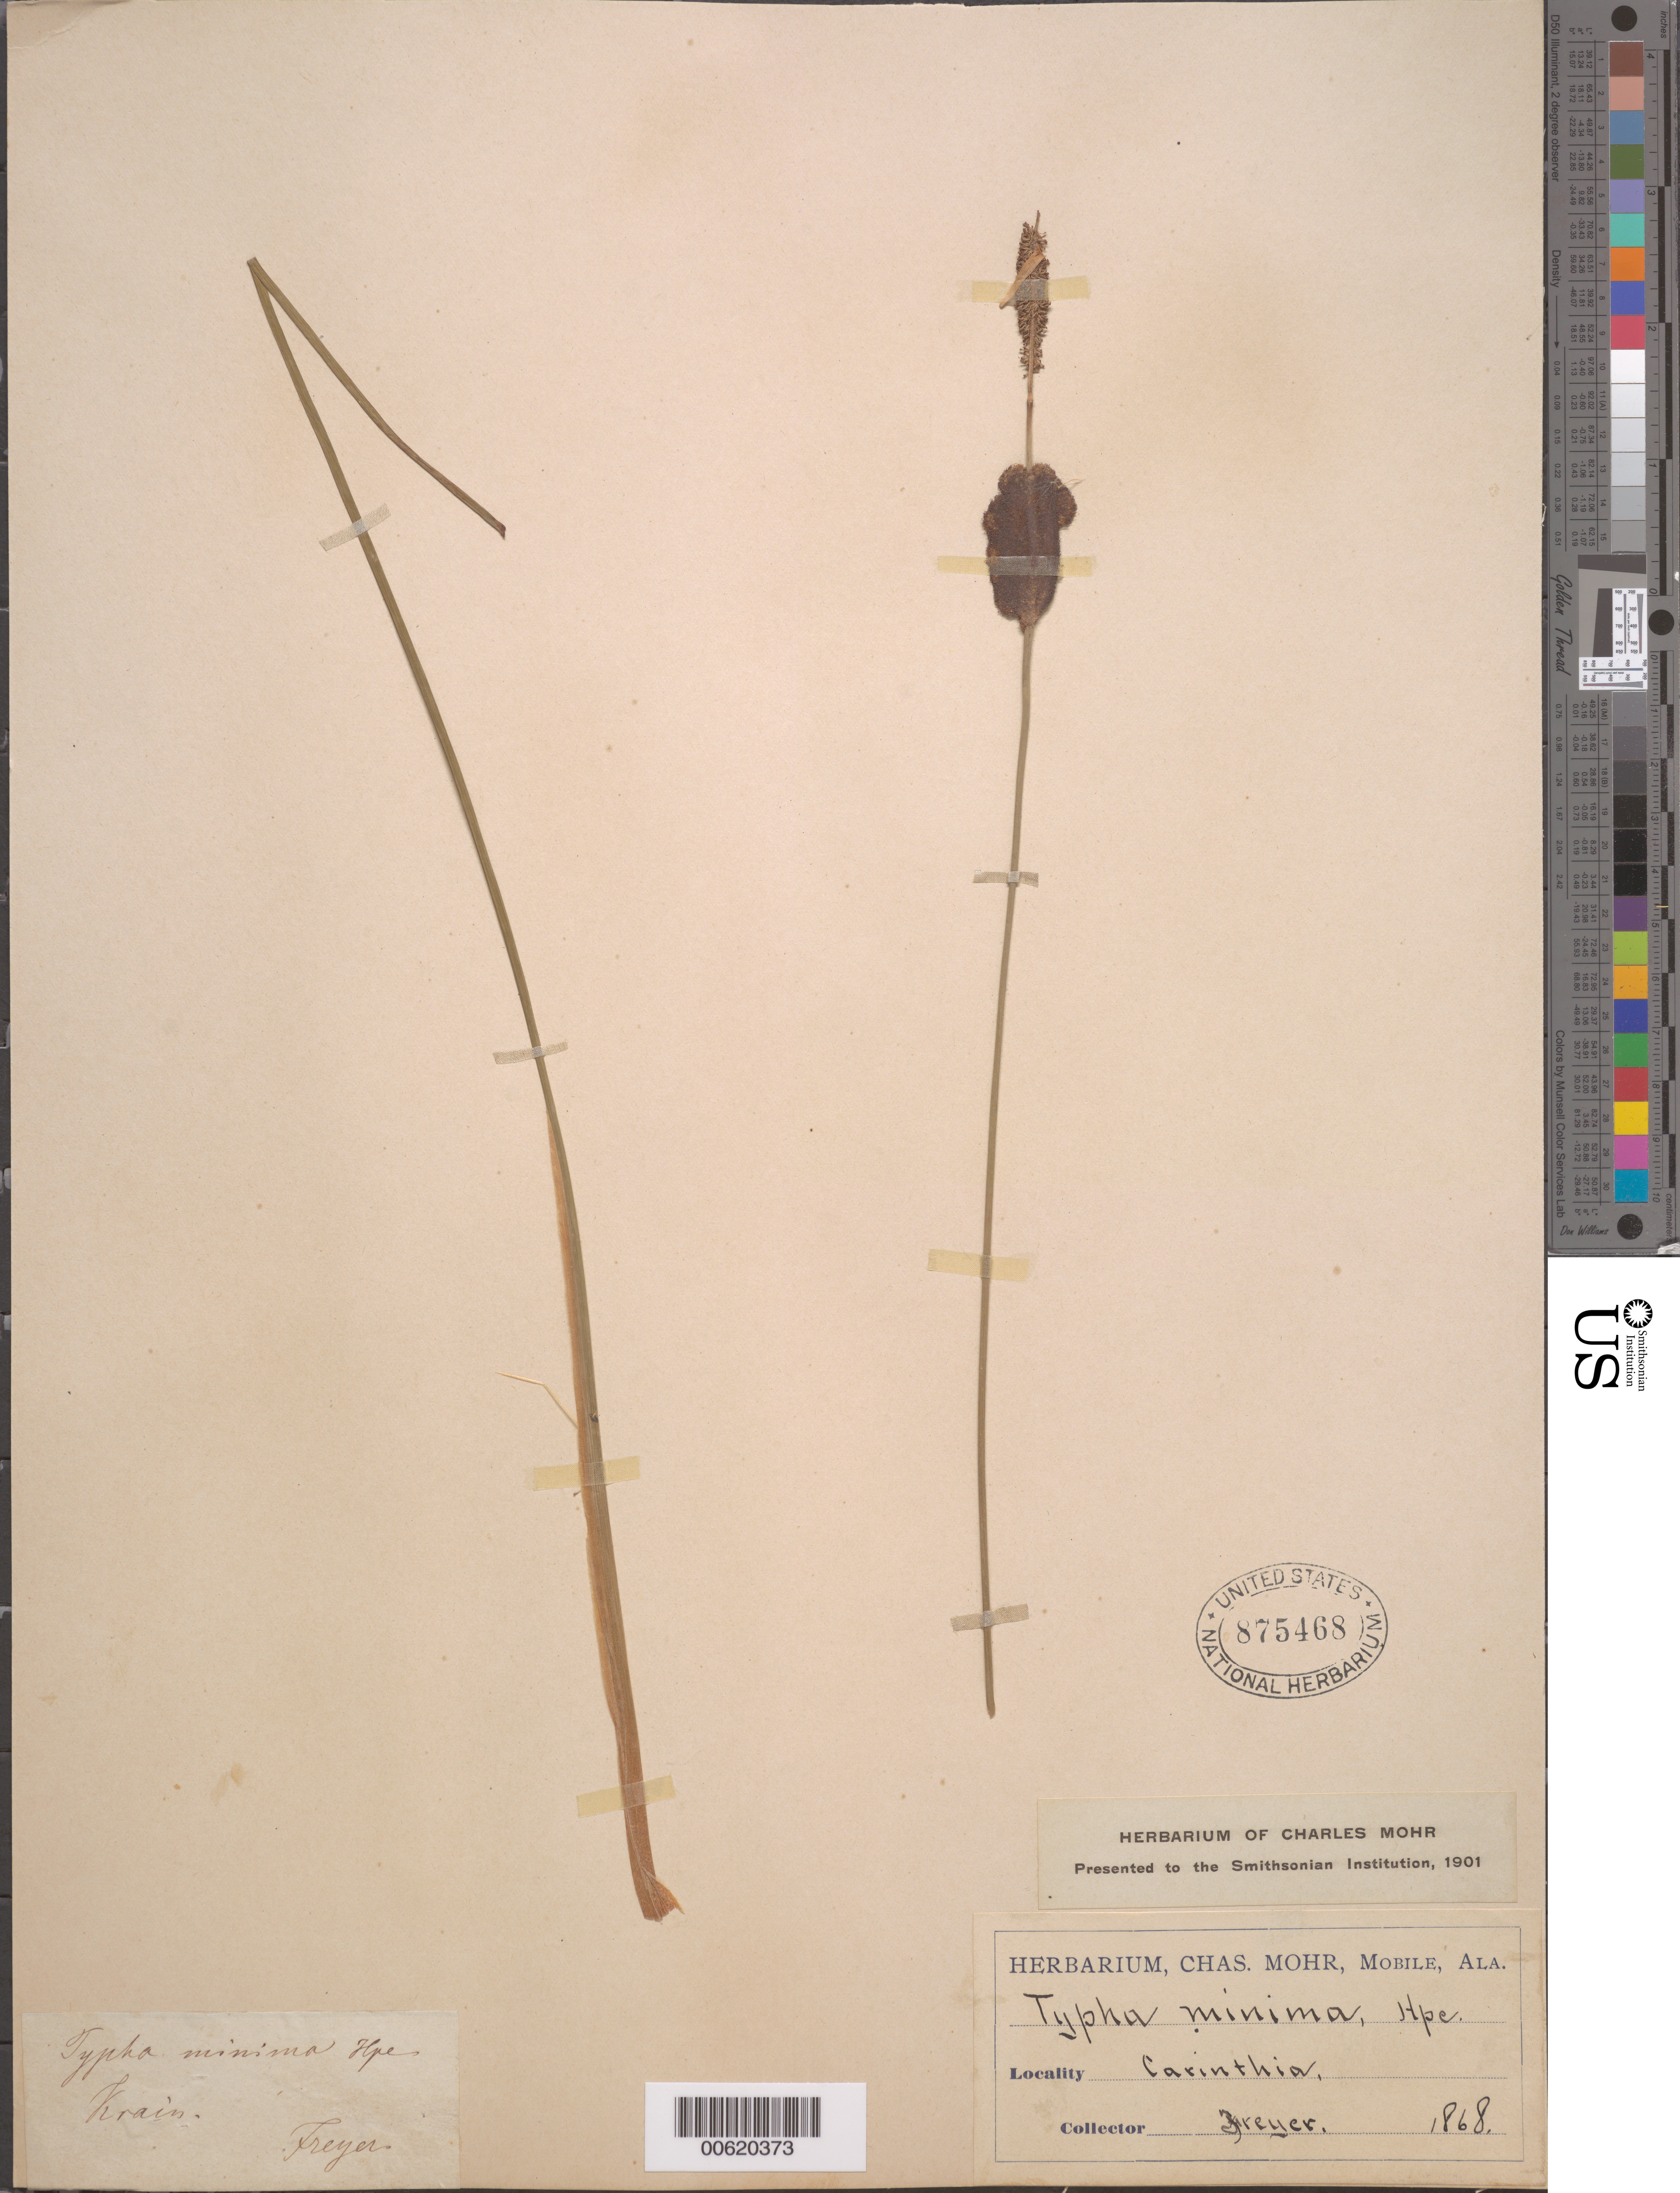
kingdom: Plantae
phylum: Tracheophyta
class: Liliopsida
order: Poales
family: Typhaceae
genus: Typha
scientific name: Typha minima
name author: Funck ex Hoppe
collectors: -. Freyer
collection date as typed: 1868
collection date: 1868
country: Greece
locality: Carinthia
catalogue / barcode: US 875468